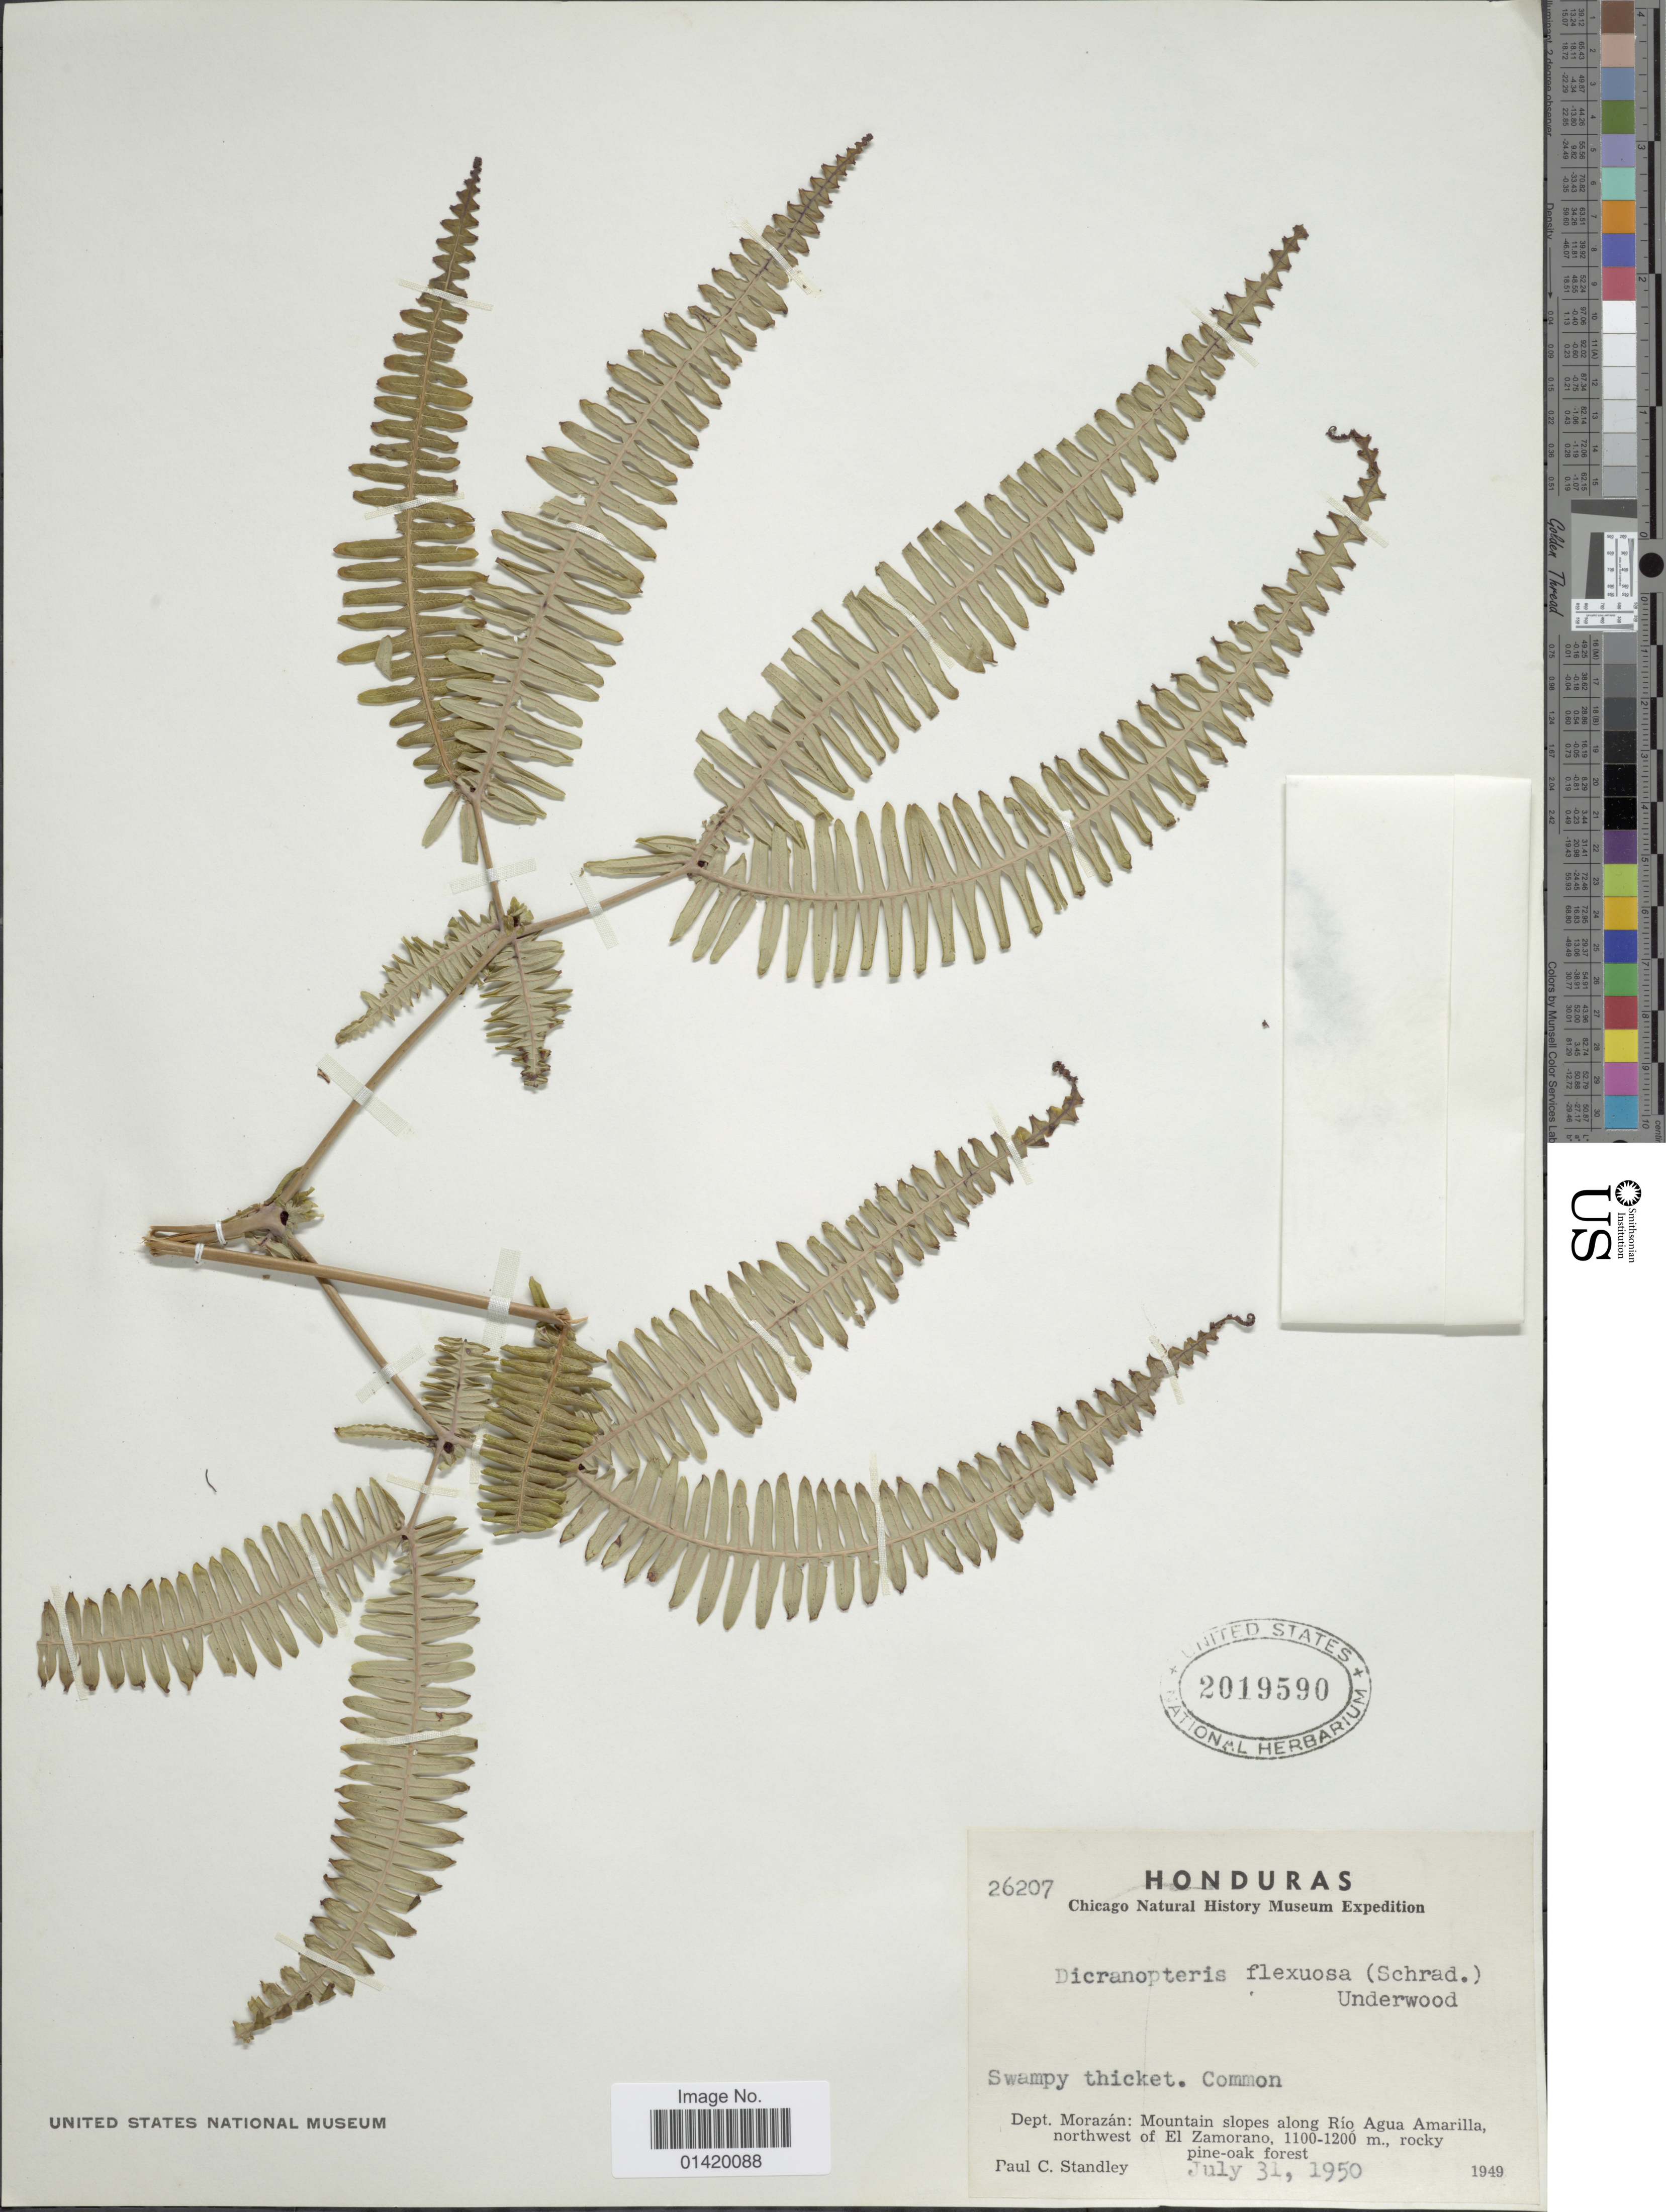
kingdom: Plantae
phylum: Tracheophyta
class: Polypodiopsida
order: Gleicheniales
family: Gleicheniaceae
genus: Dicranopteris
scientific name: Dicranopteris flexuosa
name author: (Schrad.) Underw.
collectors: P. C. Standley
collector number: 26207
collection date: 1950-07-31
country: Honduras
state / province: Fco. Morazán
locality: Dept. Morazán: Mountain slopes along Río Agua Amarilla northwest of El Zamorano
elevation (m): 1100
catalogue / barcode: US 2019590